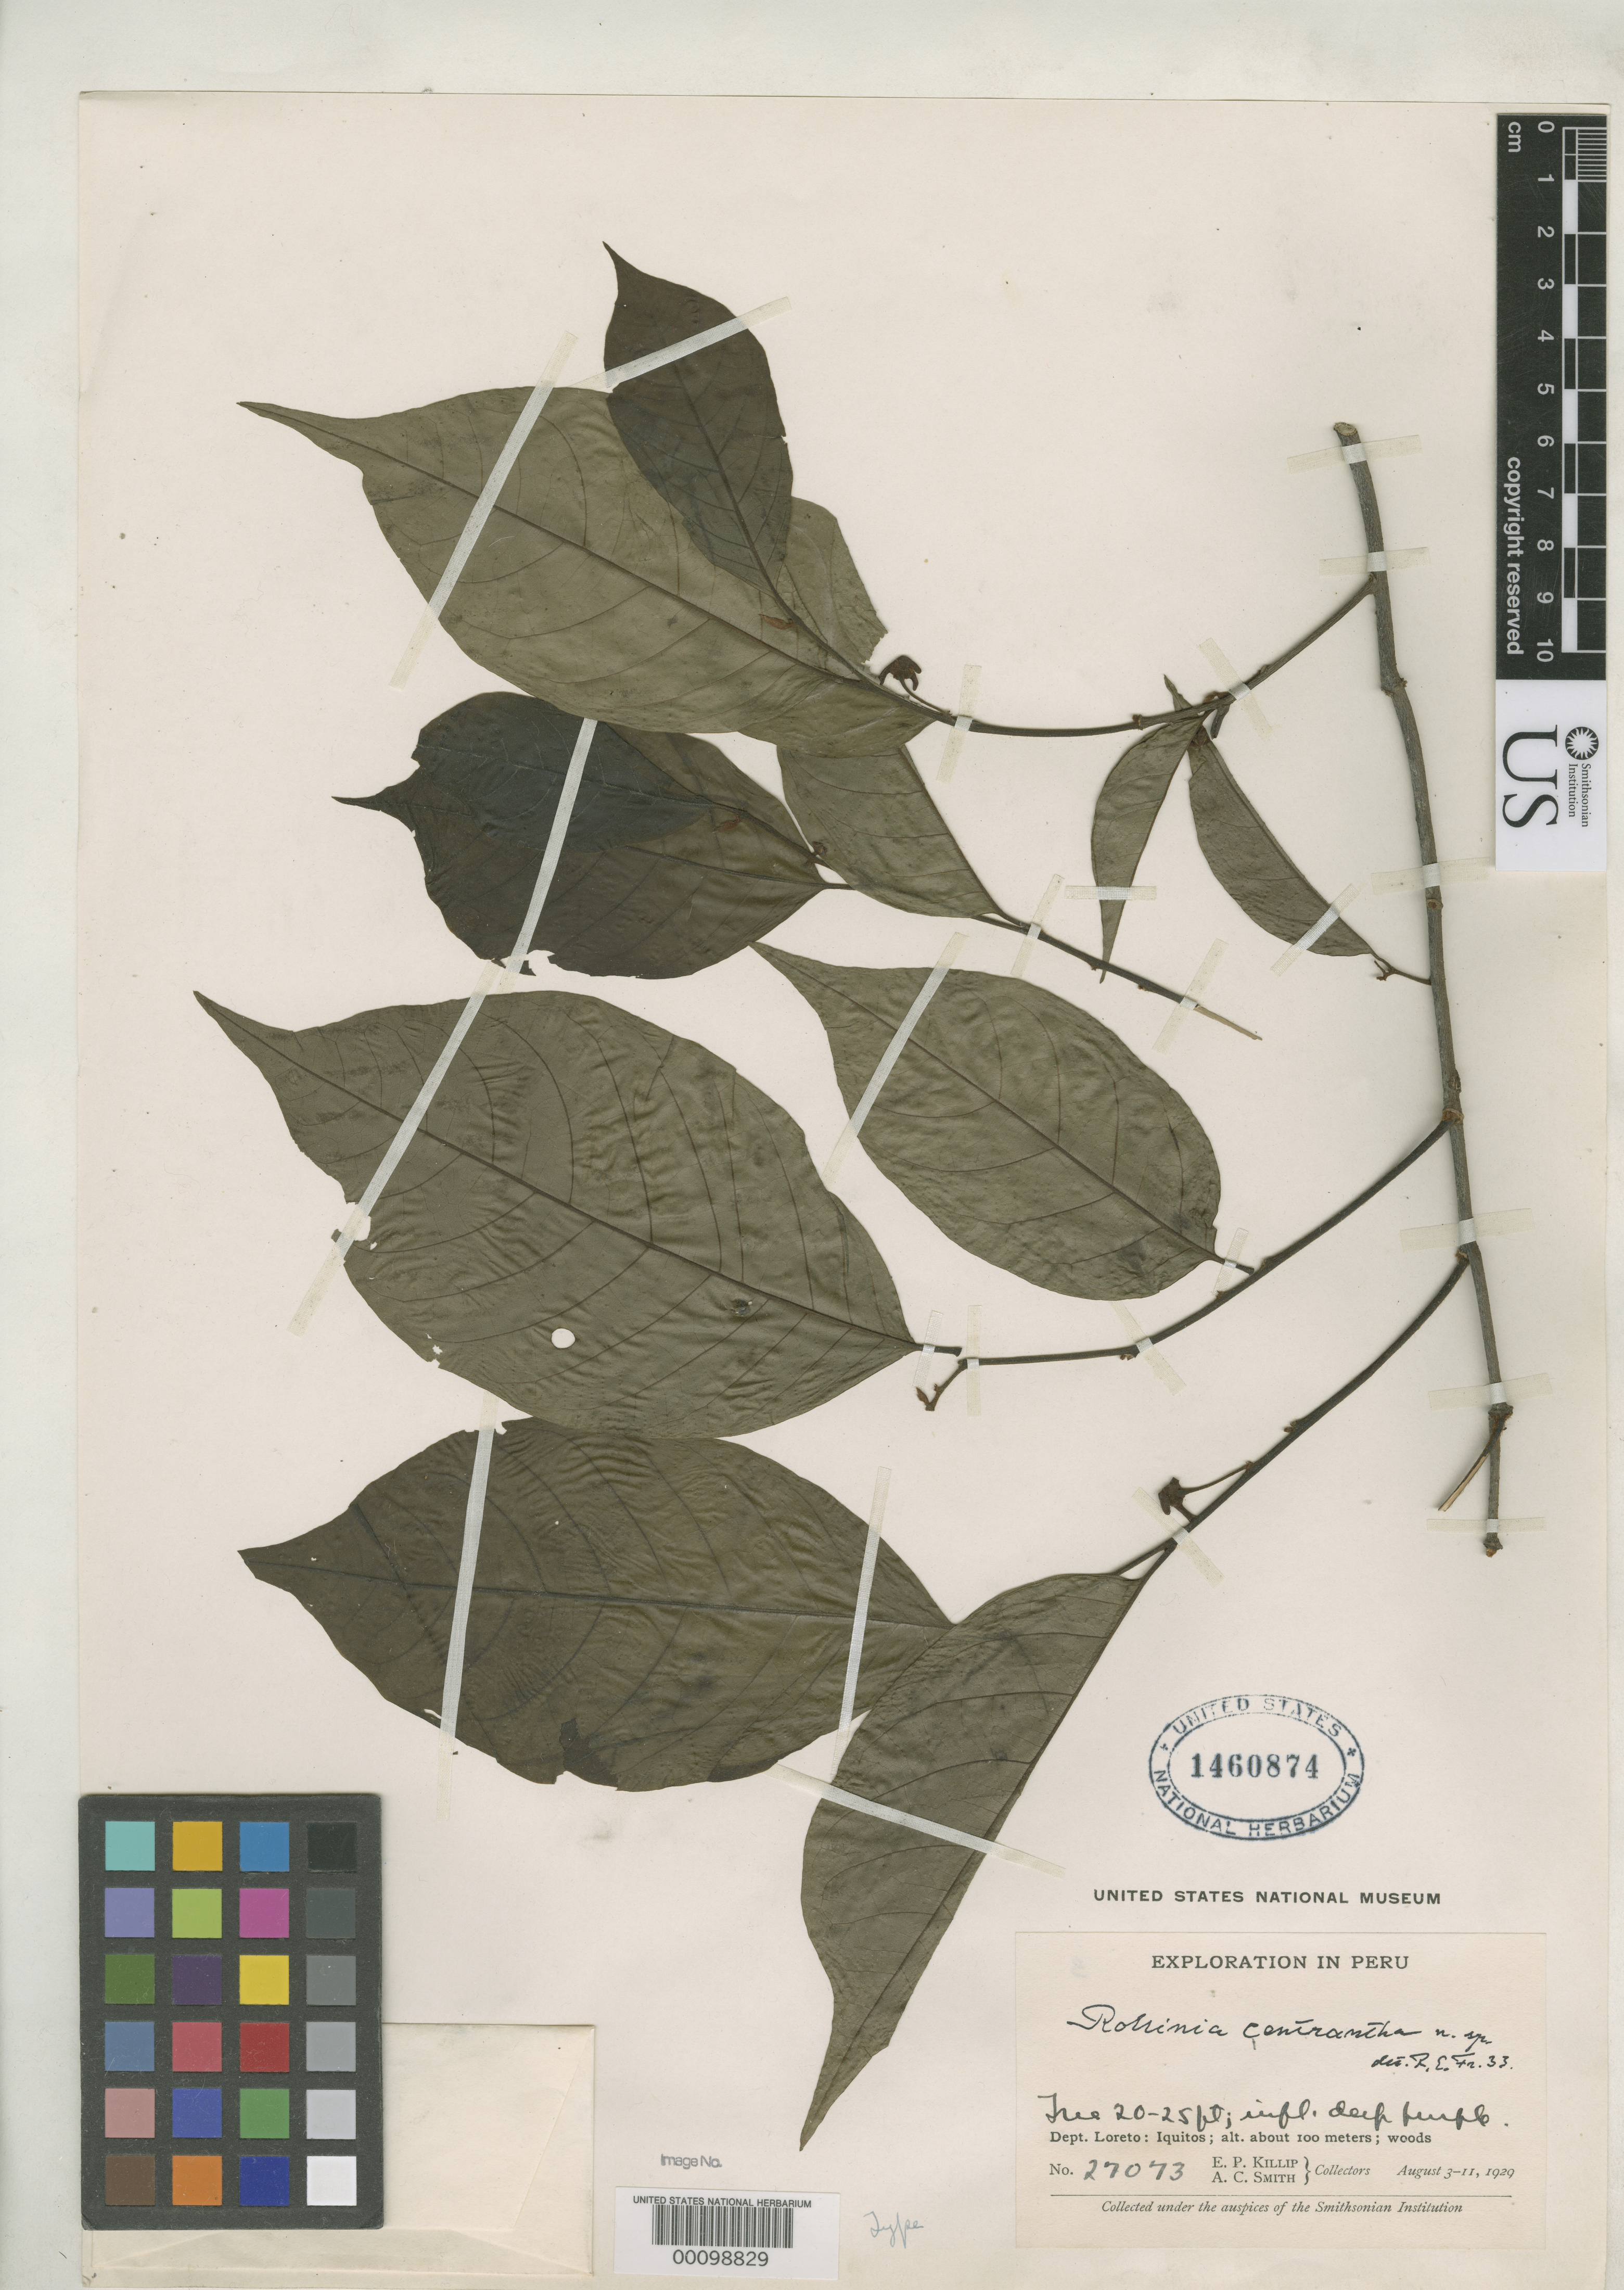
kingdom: Plantae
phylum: Tracheophyta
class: Magnoliopsida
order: Magnoliales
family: Annonaceae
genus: Rollinia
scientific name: Rollinia centrantha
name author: R.E. Fr.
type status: Holotype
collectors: E. P. Killip & A. C. Smith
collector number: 27073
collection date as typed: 03 Aug 1929 to 11 Aug 1929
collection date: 1929-08-03/1929-08-11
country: Peru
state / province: Loreto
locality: Iquitos.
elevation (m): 100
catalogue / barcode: US 1460874